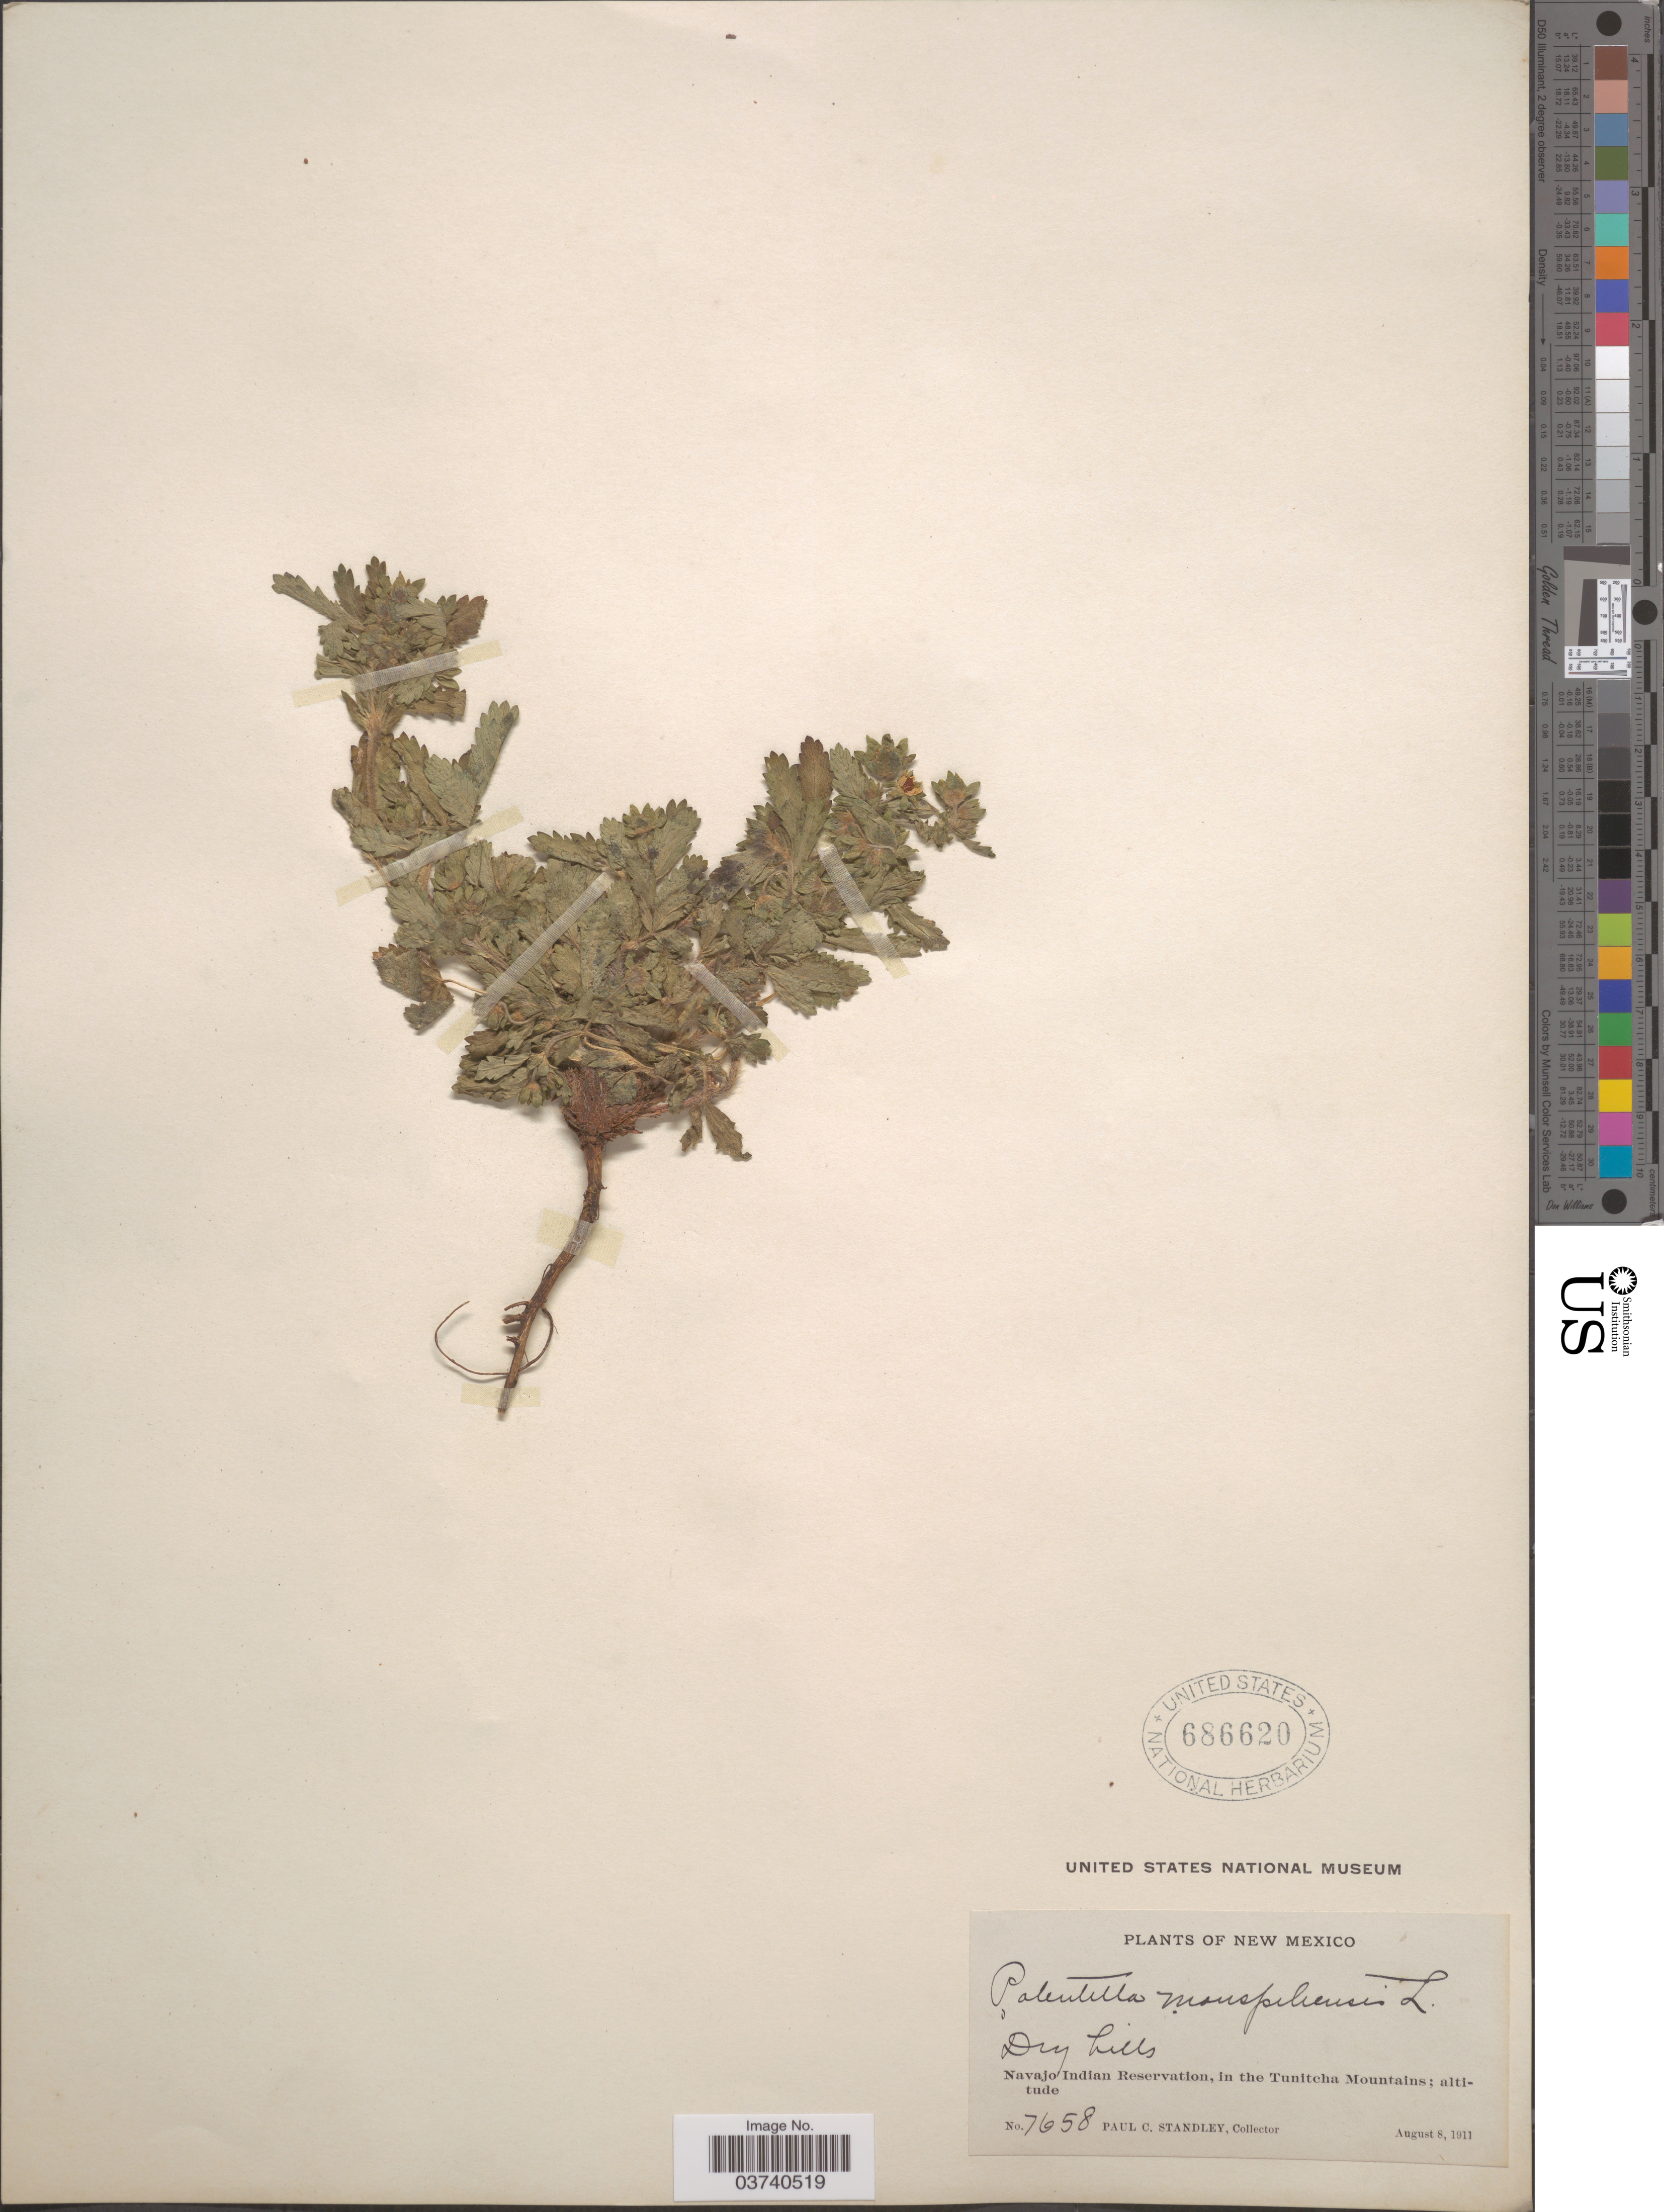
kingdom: Plantae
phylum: Tracheophyta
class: Magnoliopsida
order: Rosales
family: Rosaceae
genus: Potentilla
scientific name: Potentilla norvegica subsp. monspeliensis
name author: (L.) Asch. & Graebn.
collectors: P. C. Standley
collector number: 7658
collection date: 1911-08-08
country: United States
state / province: New Mexico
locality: Navajo Indian Reservation, in the Tunitcha Mountains.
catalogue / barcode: US 686620